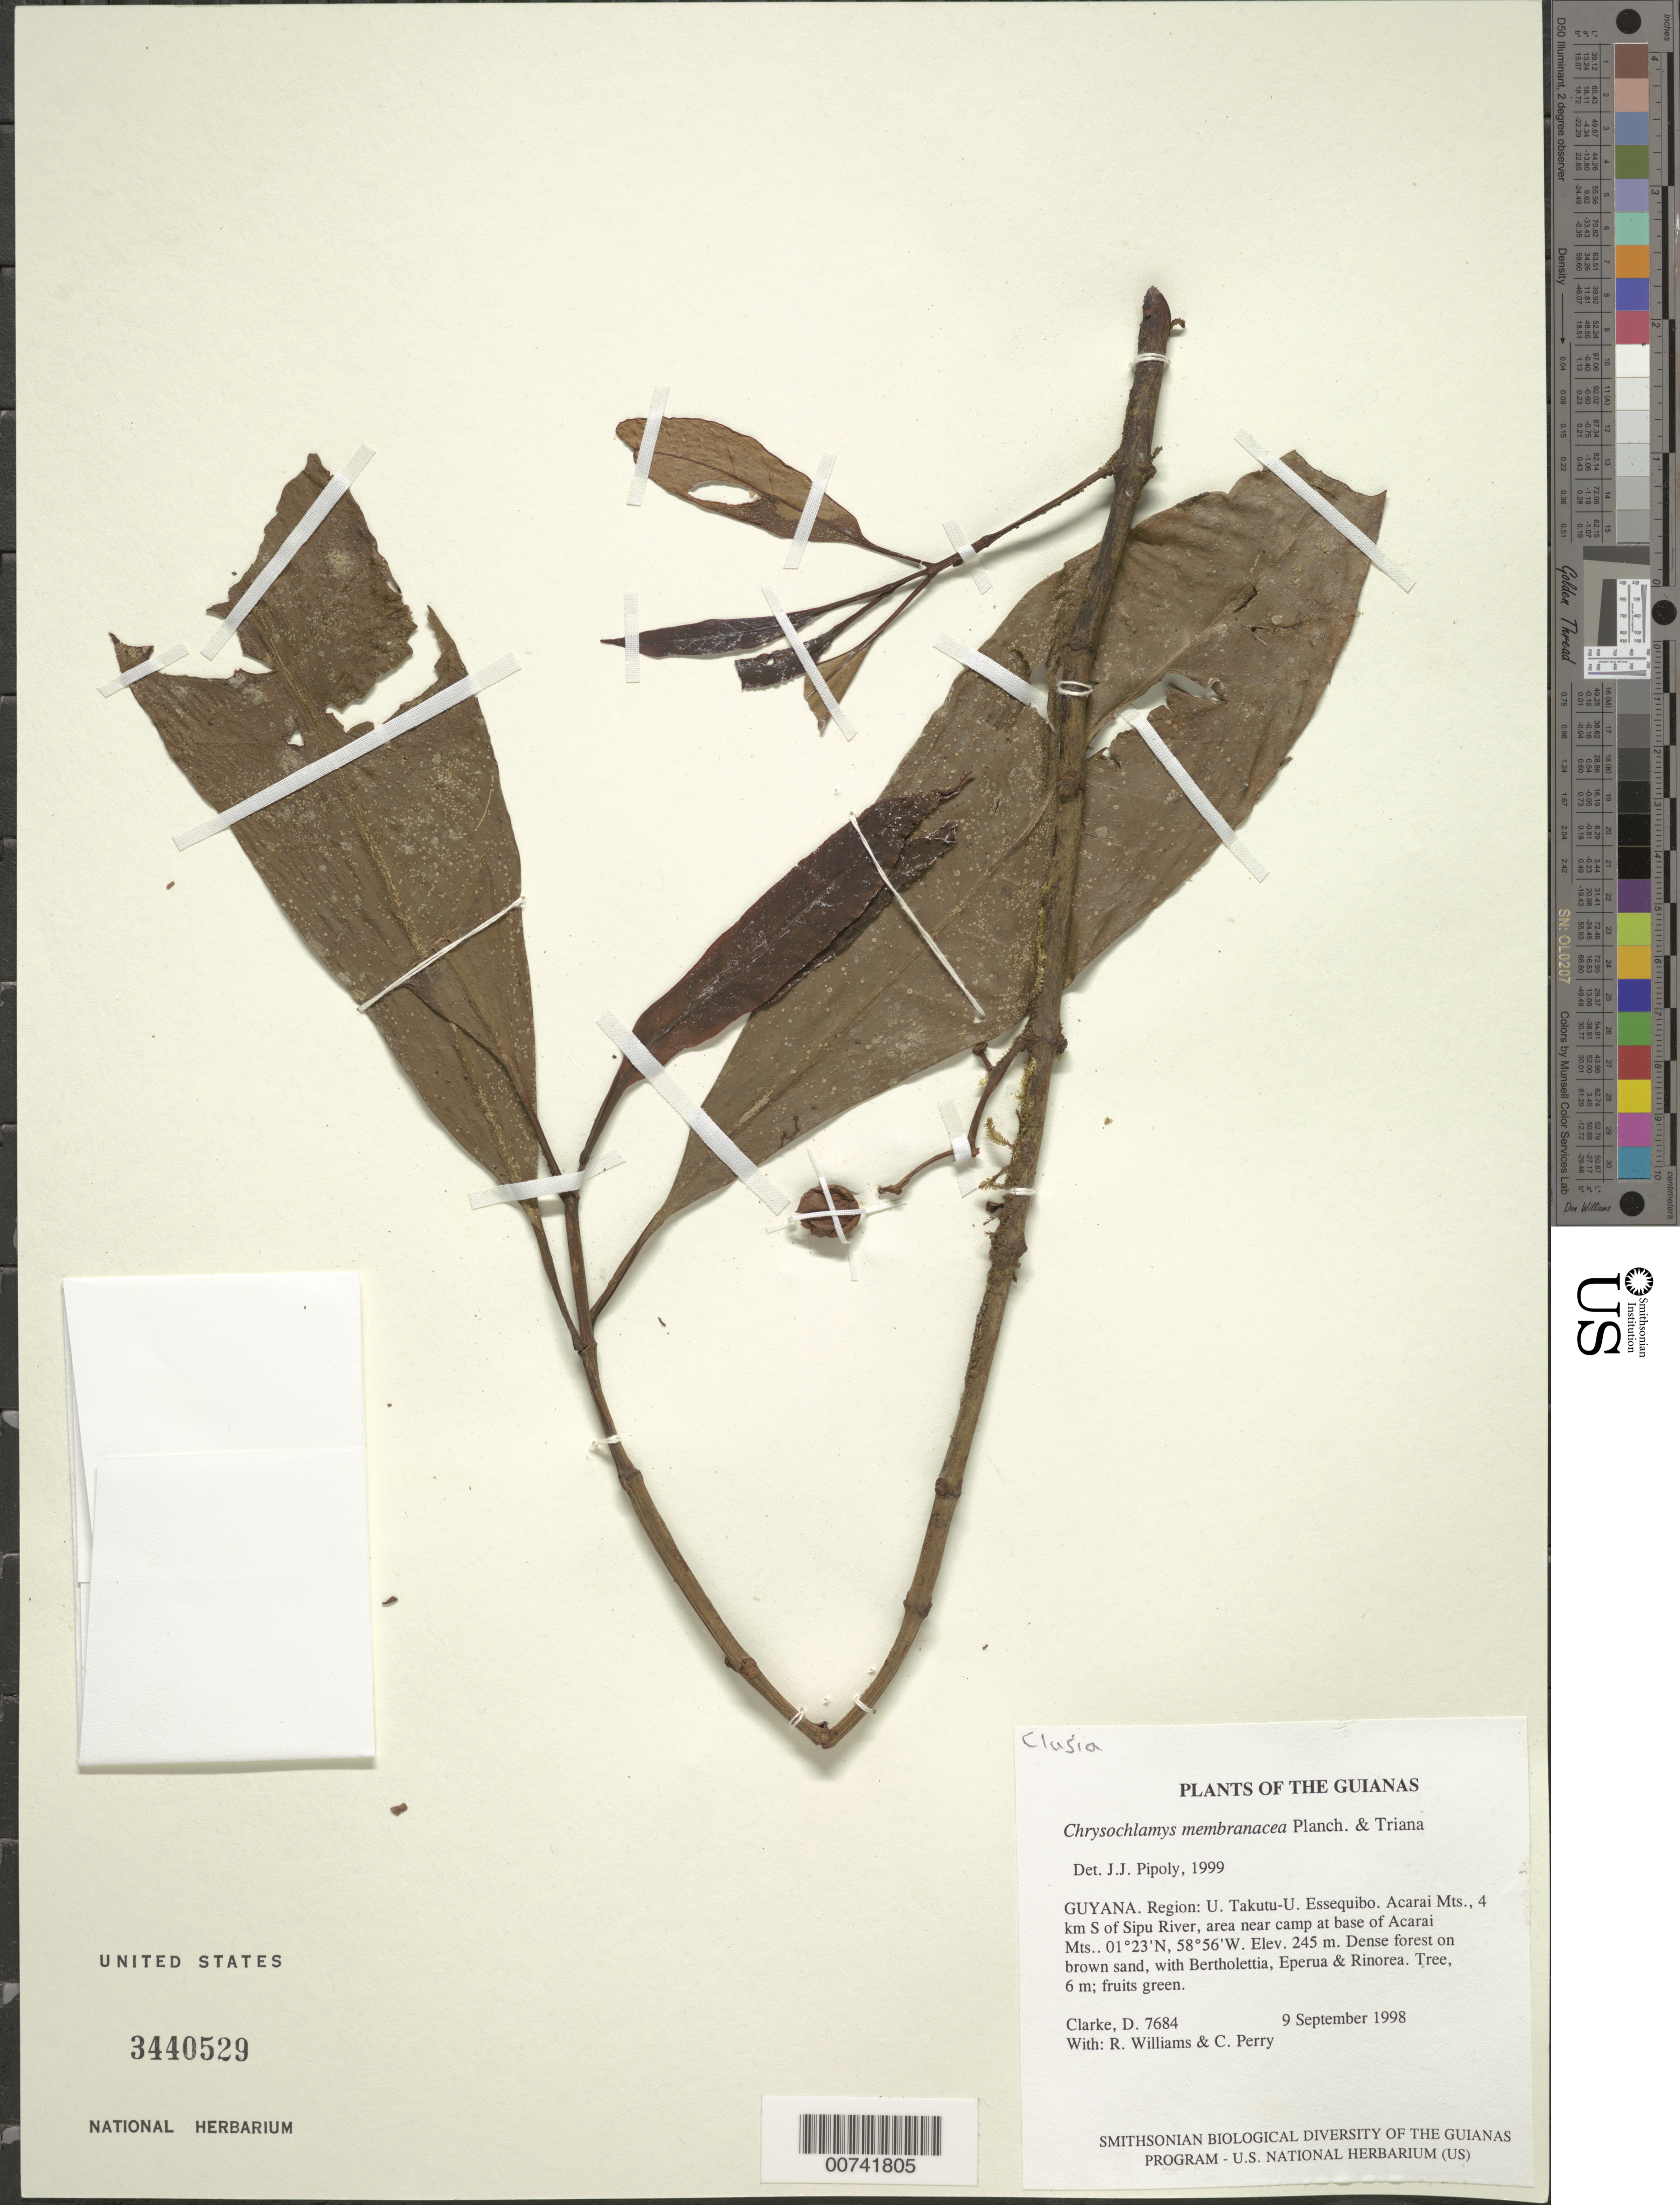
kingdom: Plantae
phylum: Tracheophyta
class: Magnoliopsida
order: Malpighiales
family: Clusiaceae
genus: Chrysochlamys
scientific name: Chrysochlamys membranacea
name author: Planch. & Triana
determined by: Pipoly, J. J., III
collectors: H. D. Clarke, R. Williams & C. Perry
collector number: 7684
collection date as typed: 9 September 1998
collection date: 1998-09-09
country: Guyana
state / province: U. Takutu-U. Essequibo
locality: Acarai Mts., 4 km S of Sipu River, area near camp at base of Acarai Mts.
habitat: Dense forest on brown sand, with Bertholettia, Eperua & Rinorea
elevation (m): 245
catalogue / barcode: US 3440529